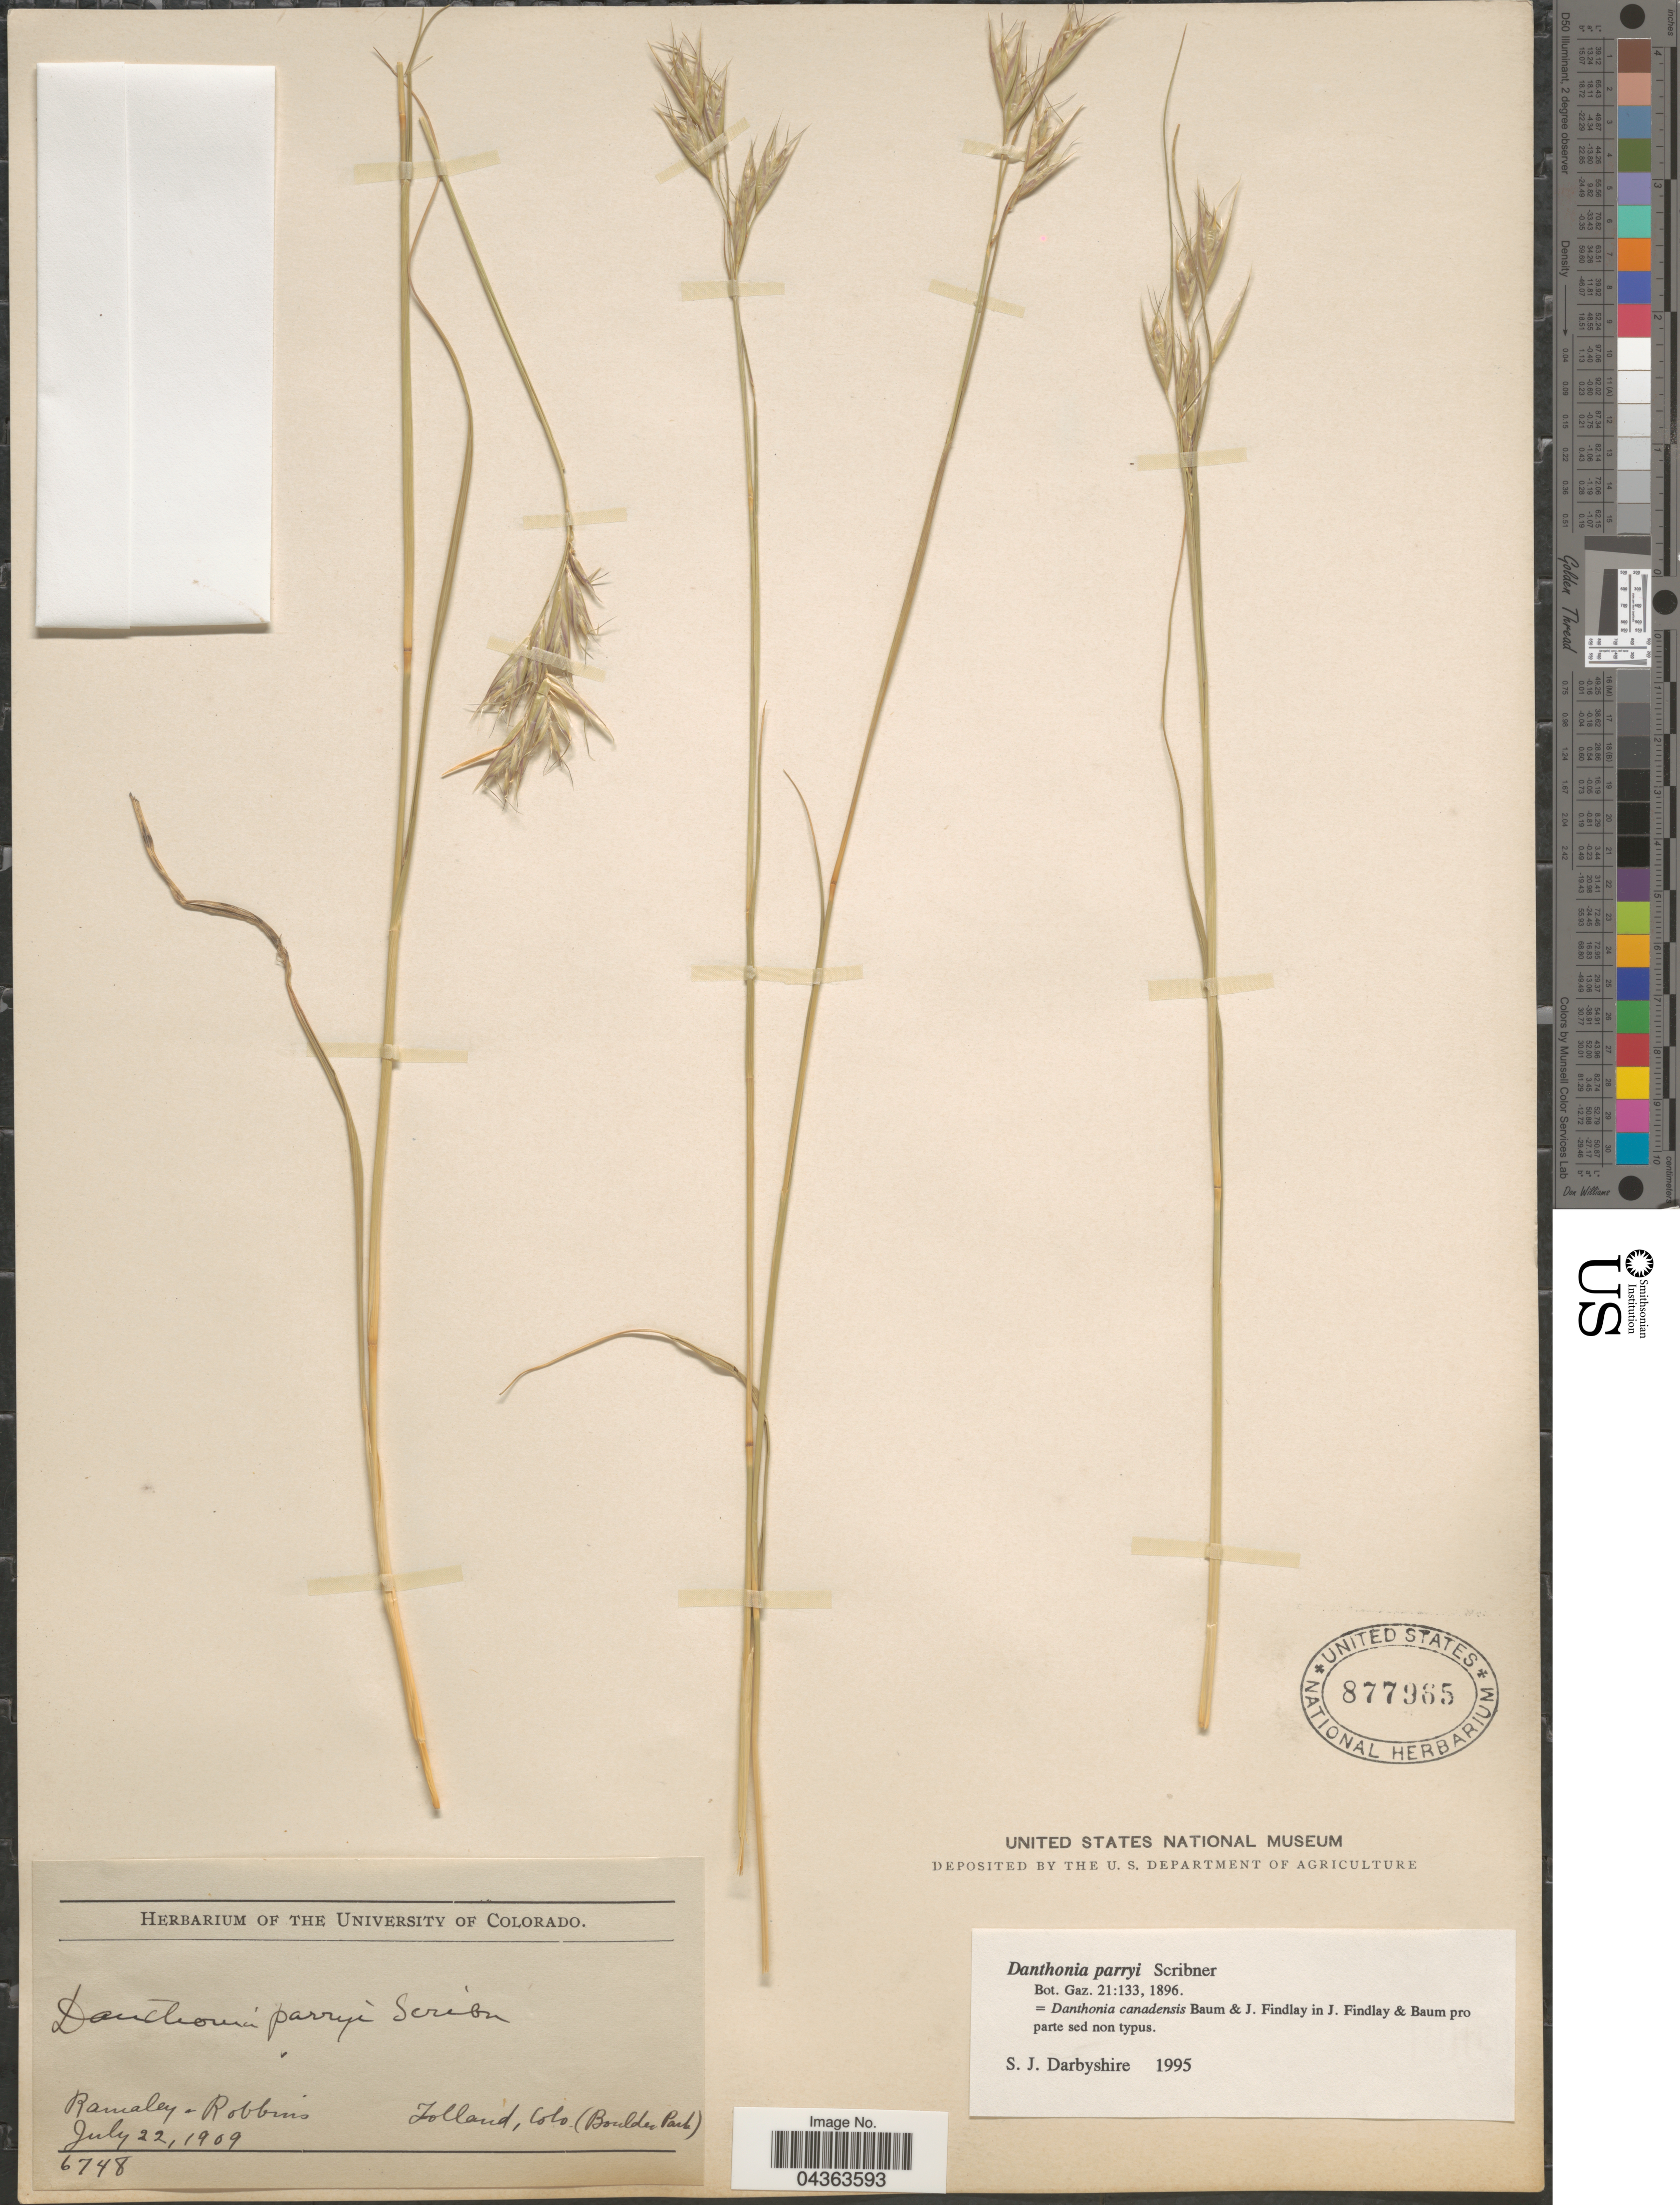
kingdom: Plantae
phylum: Tracheophyta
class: Liliopsida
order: Poales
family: Poaceae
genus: Danthonia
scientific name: Danthonia parryi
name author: Scribn.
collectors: Ramaley & -- Robbins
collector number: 6748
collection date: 1909-07-22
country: United States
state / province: Colorado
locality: Tolland (Boulder Park).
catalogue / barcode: US 877965